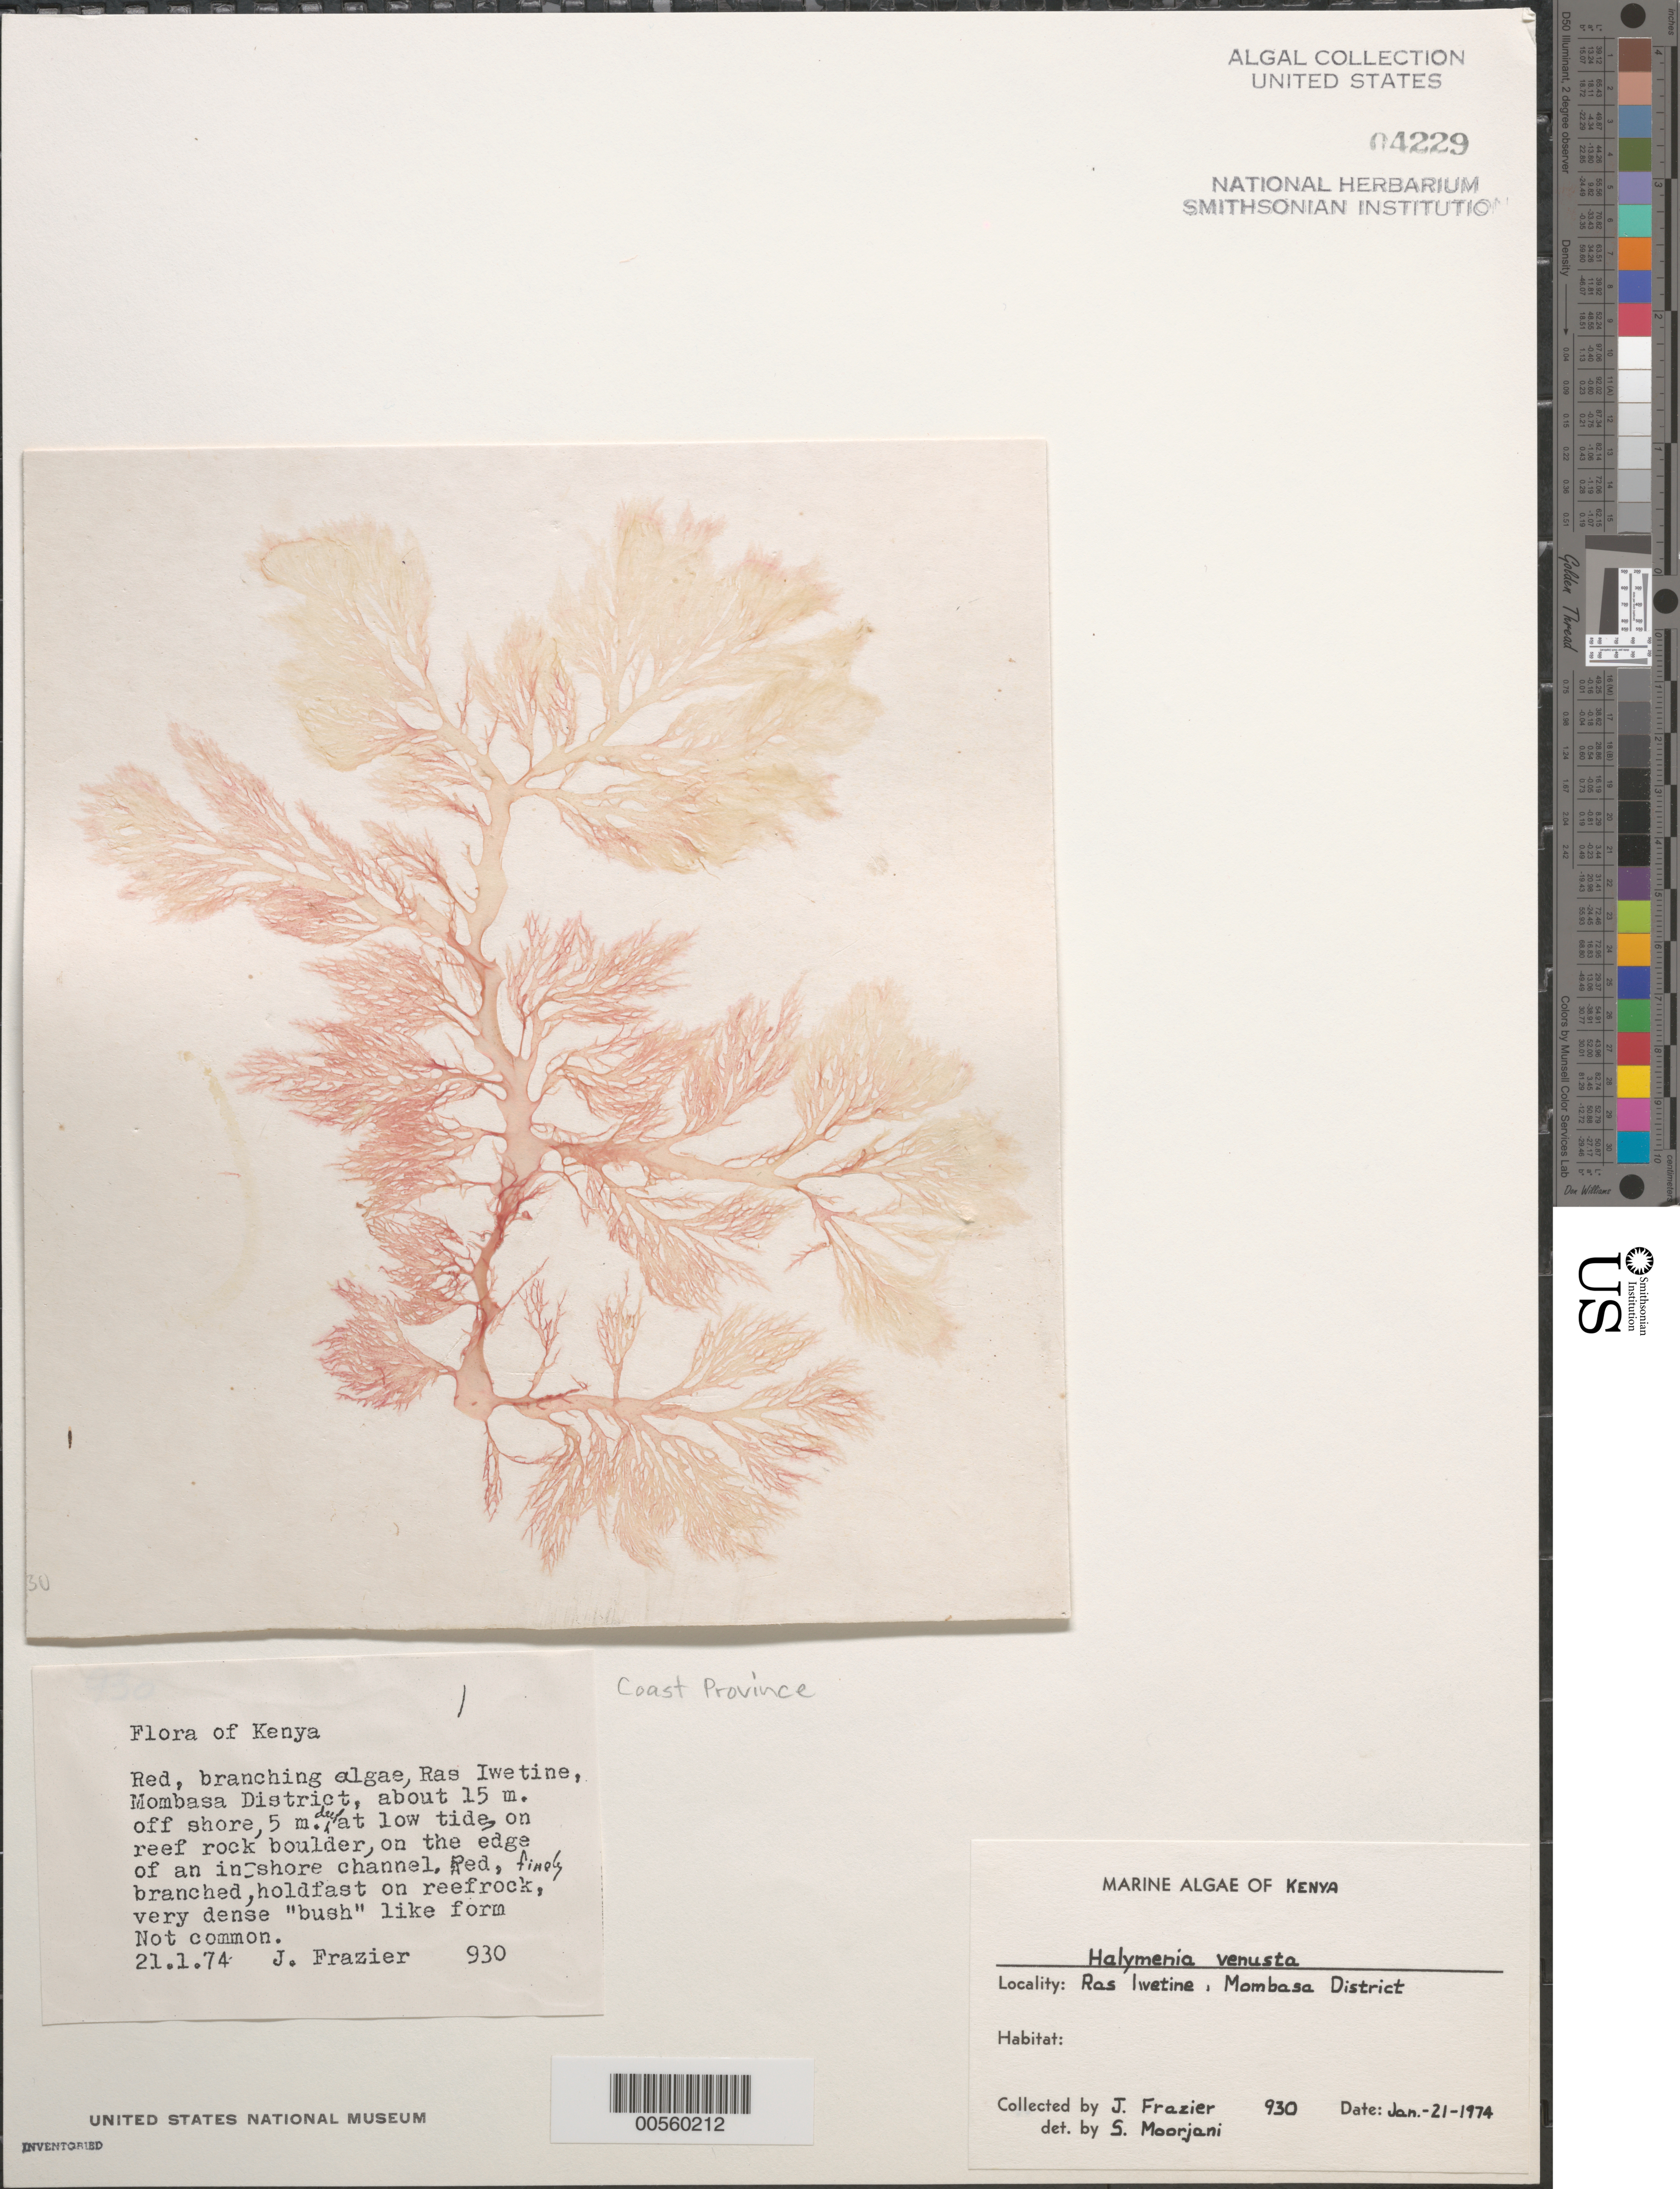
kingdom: Plantae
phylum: Rhodophyta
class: Florideophyceae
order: Halymeniales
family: Halymeniaceae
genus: Halymenia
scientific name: Halymenia venusta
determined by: Moorjani, S.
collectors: J. Frazier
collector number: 930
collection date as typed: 21 Jan 1974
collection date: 1974-01-21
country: Kenya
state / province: Mombasa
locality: Ras Iwetine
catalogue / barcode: US 4229